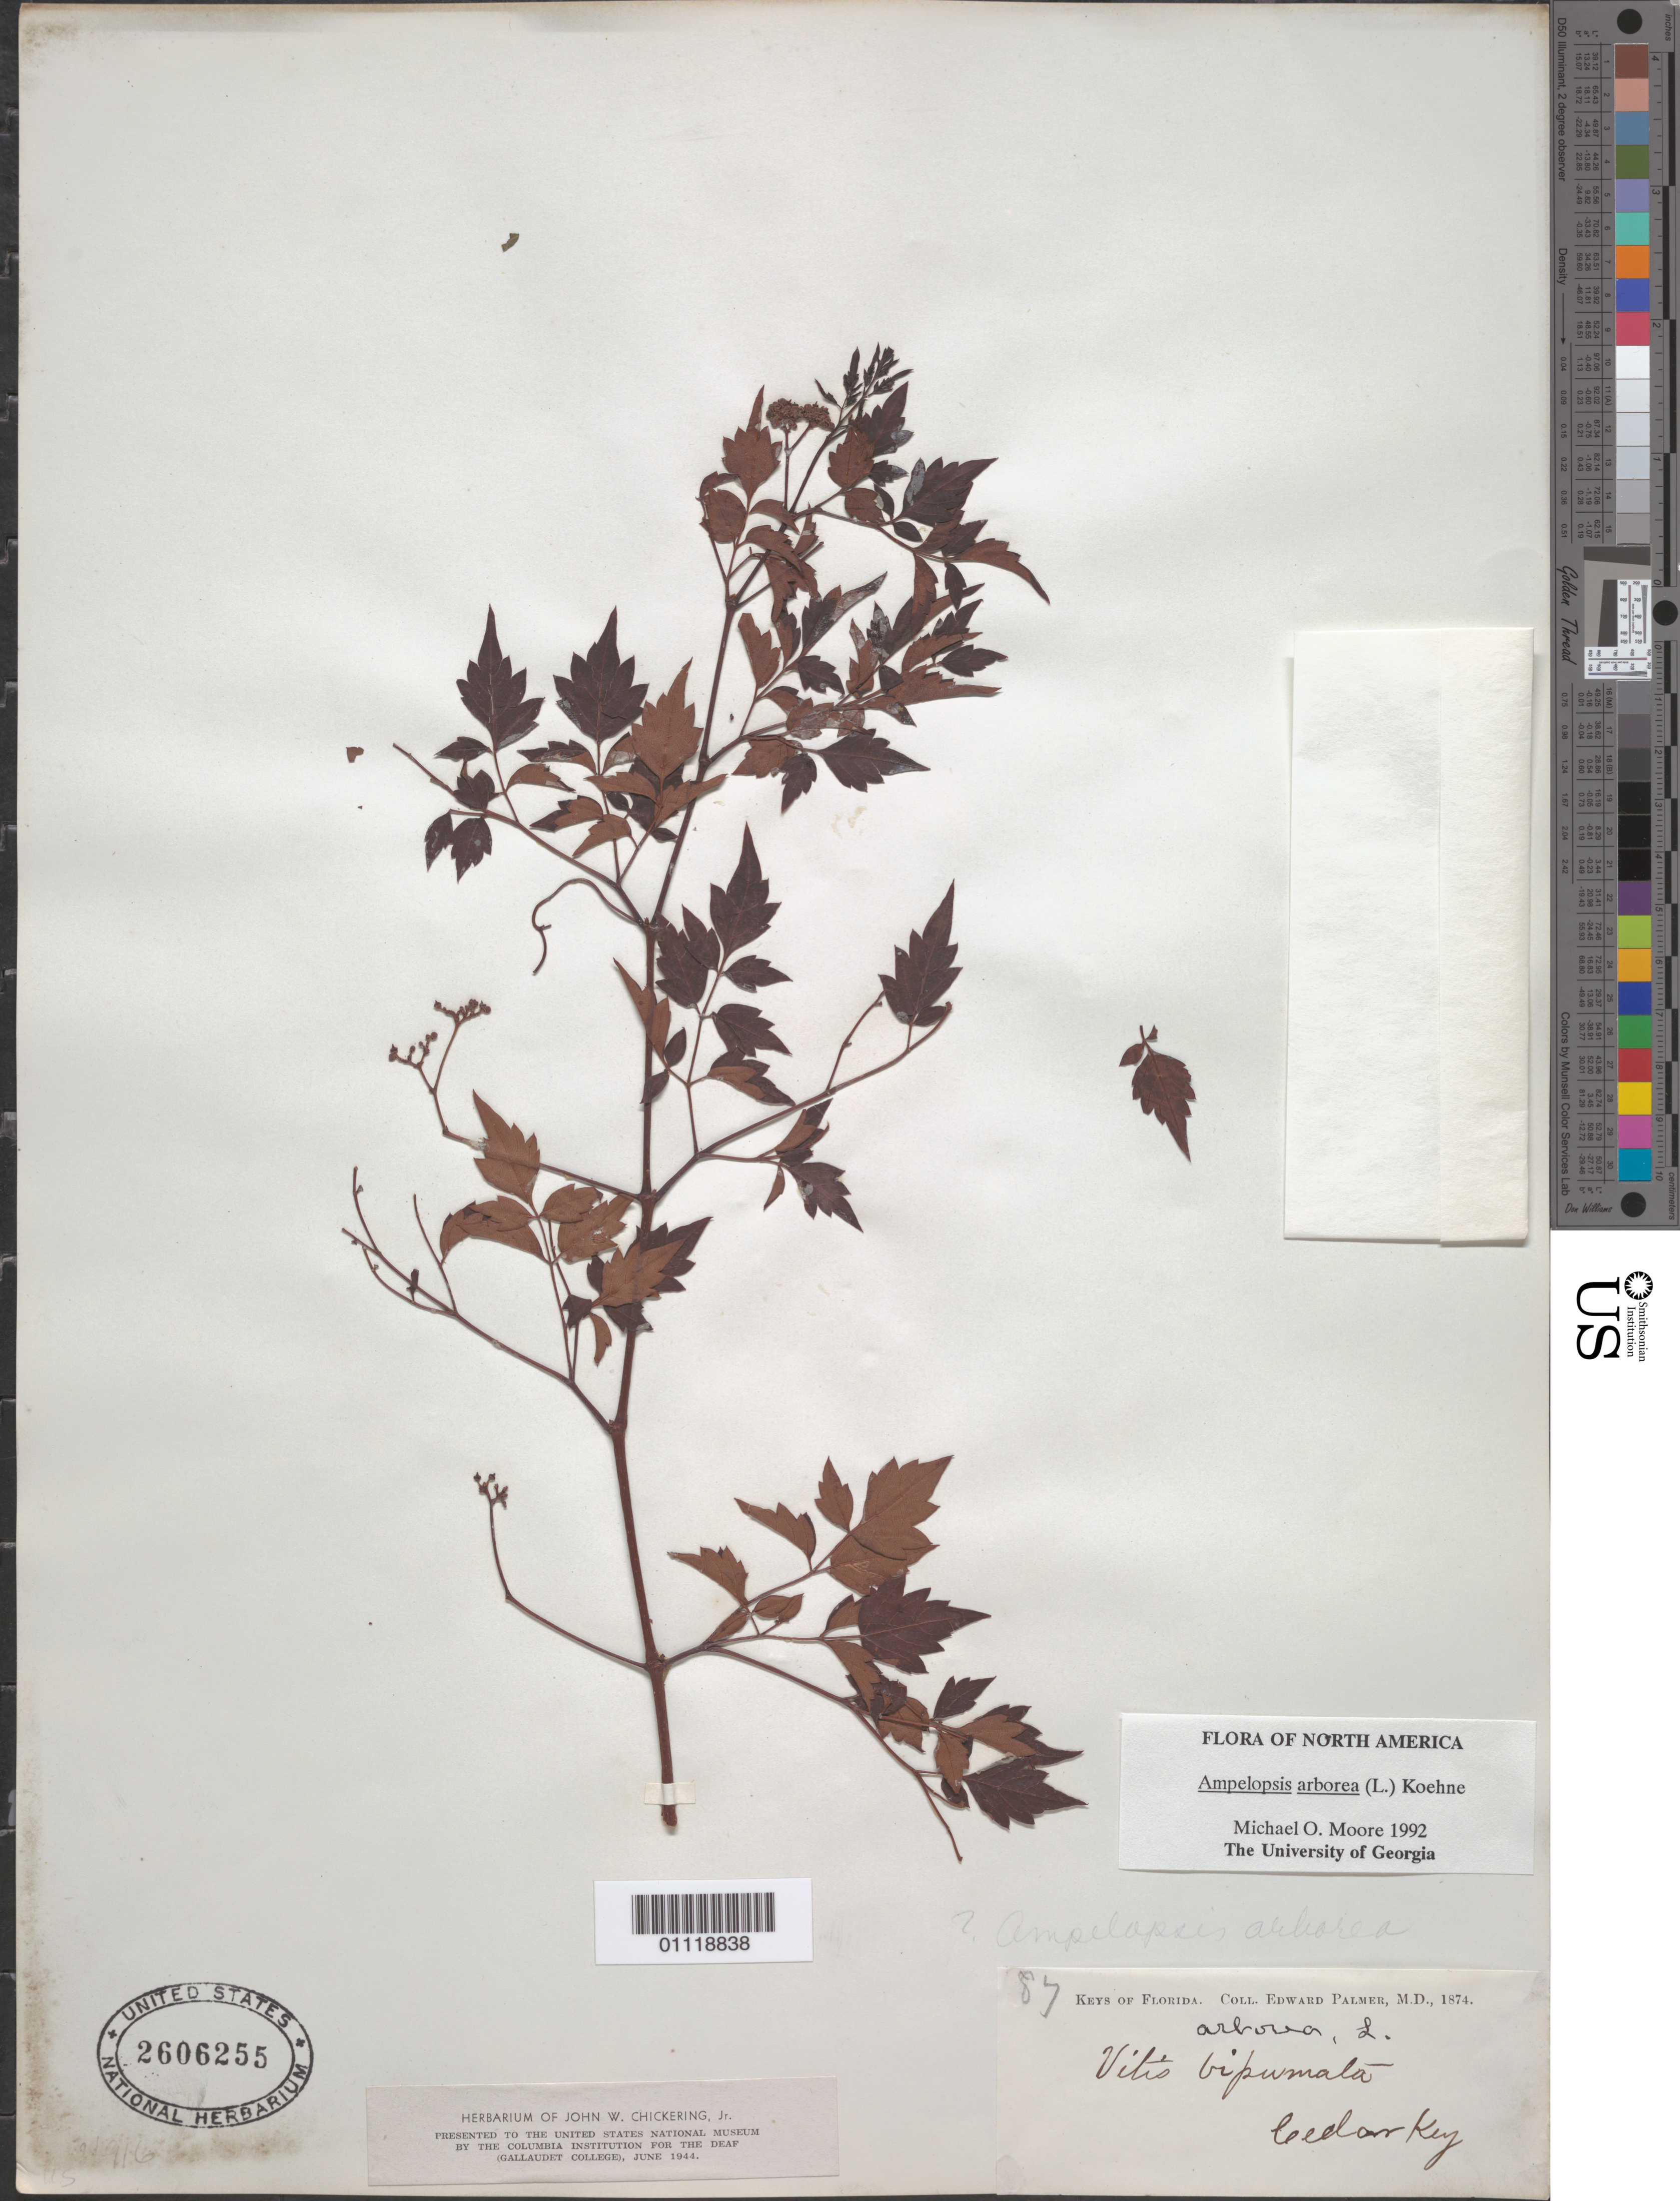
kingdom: Plantae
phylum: Tracheophyta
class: Magnoliopsida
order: Vitales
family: Vitaceae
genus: Ampelopsis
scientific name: Ampelopsis arborea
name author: (L.) Koehne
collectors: E. Palmer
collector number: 87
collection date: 1874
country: United States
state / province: Florida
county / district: Dade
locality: Keys of Florida.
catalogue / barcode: US 2606255